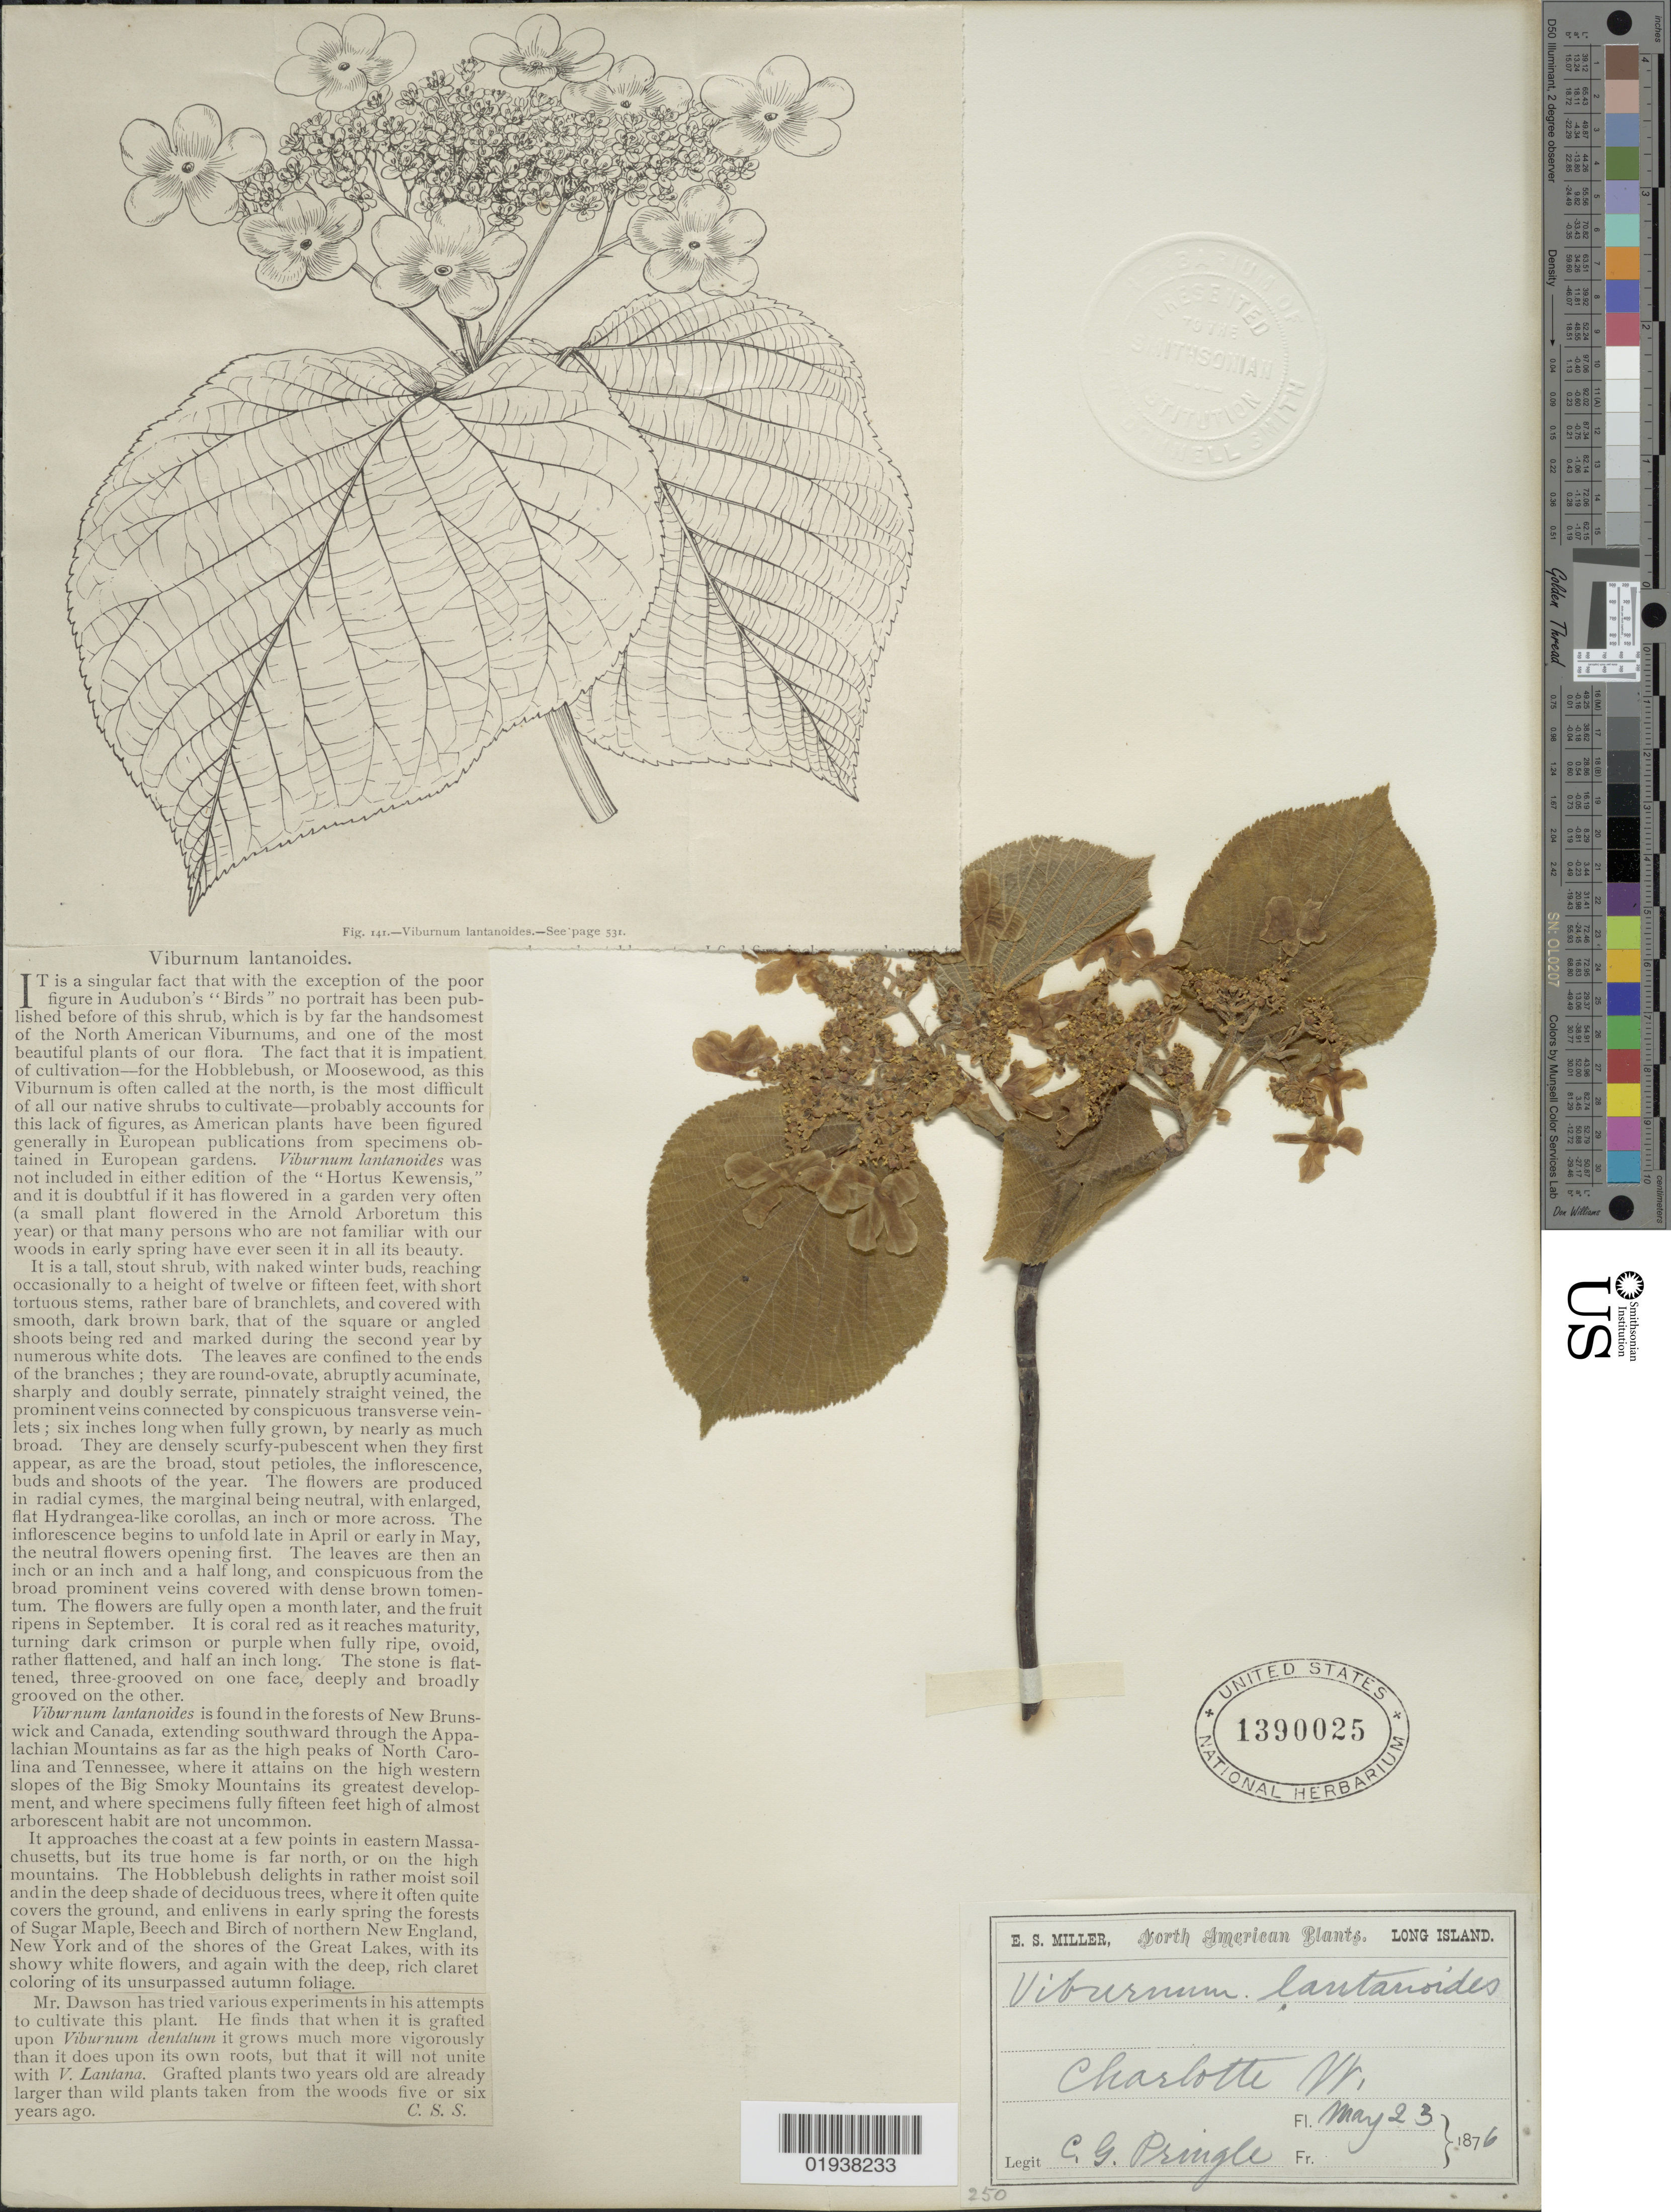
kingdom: Plantae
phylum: Tracheophyta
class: Magnoliopsida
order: Dipsacales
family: Viburnaceae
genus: Viburnum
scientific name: Viburnum alnifolium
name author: Marshall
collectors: C. G. Pringle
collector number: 250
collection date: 1876-05-23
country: United States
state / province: Vermont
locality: Charlotte.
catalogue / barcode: US 1390025